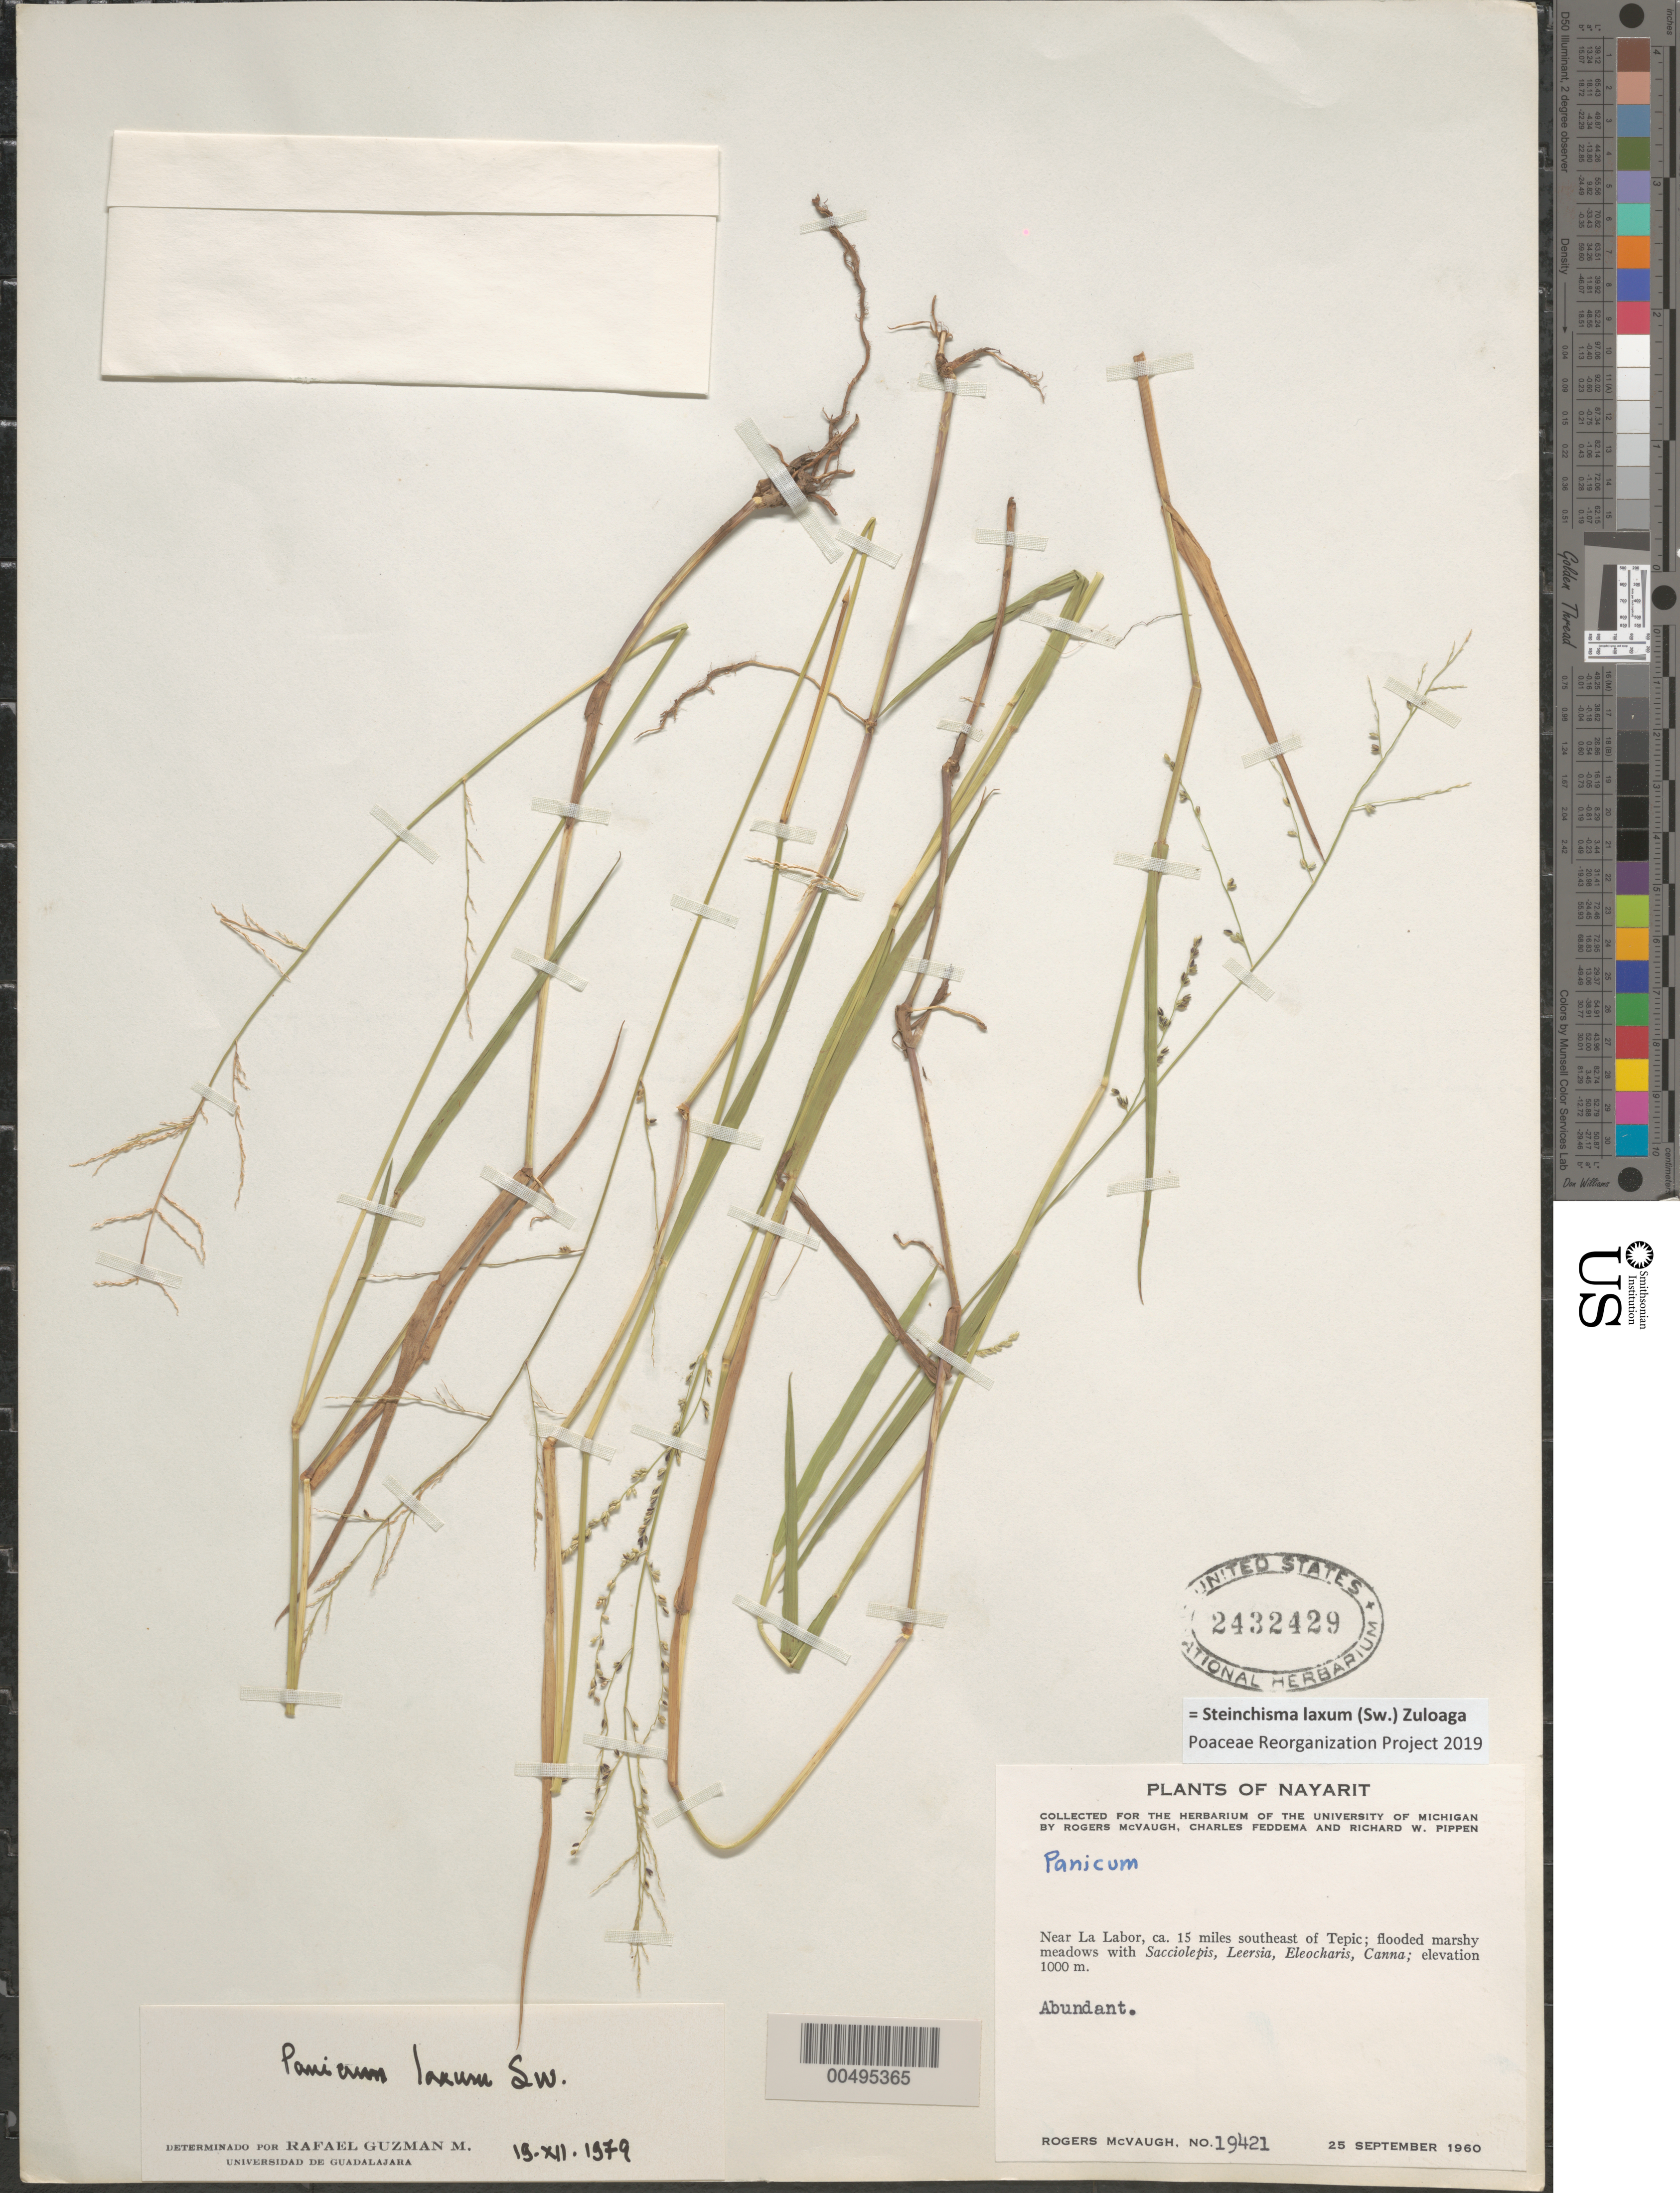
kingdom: Plantae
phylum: Tracheophyta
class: Liliopsida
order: Poales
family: Poaceae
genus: Panicum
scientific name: Panicum laxum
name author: Sw.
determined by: Guzman-M., R.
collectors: R. McVaugh, C. Feddema & R. W. Pippen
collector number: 19421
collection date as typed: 25 Sep 1960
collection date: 1960-09-25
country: Mexico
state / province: Nayarit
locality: Near La Labor, ca. 15 mi SE of Tepic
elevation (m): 1000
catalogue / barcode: US 2432429